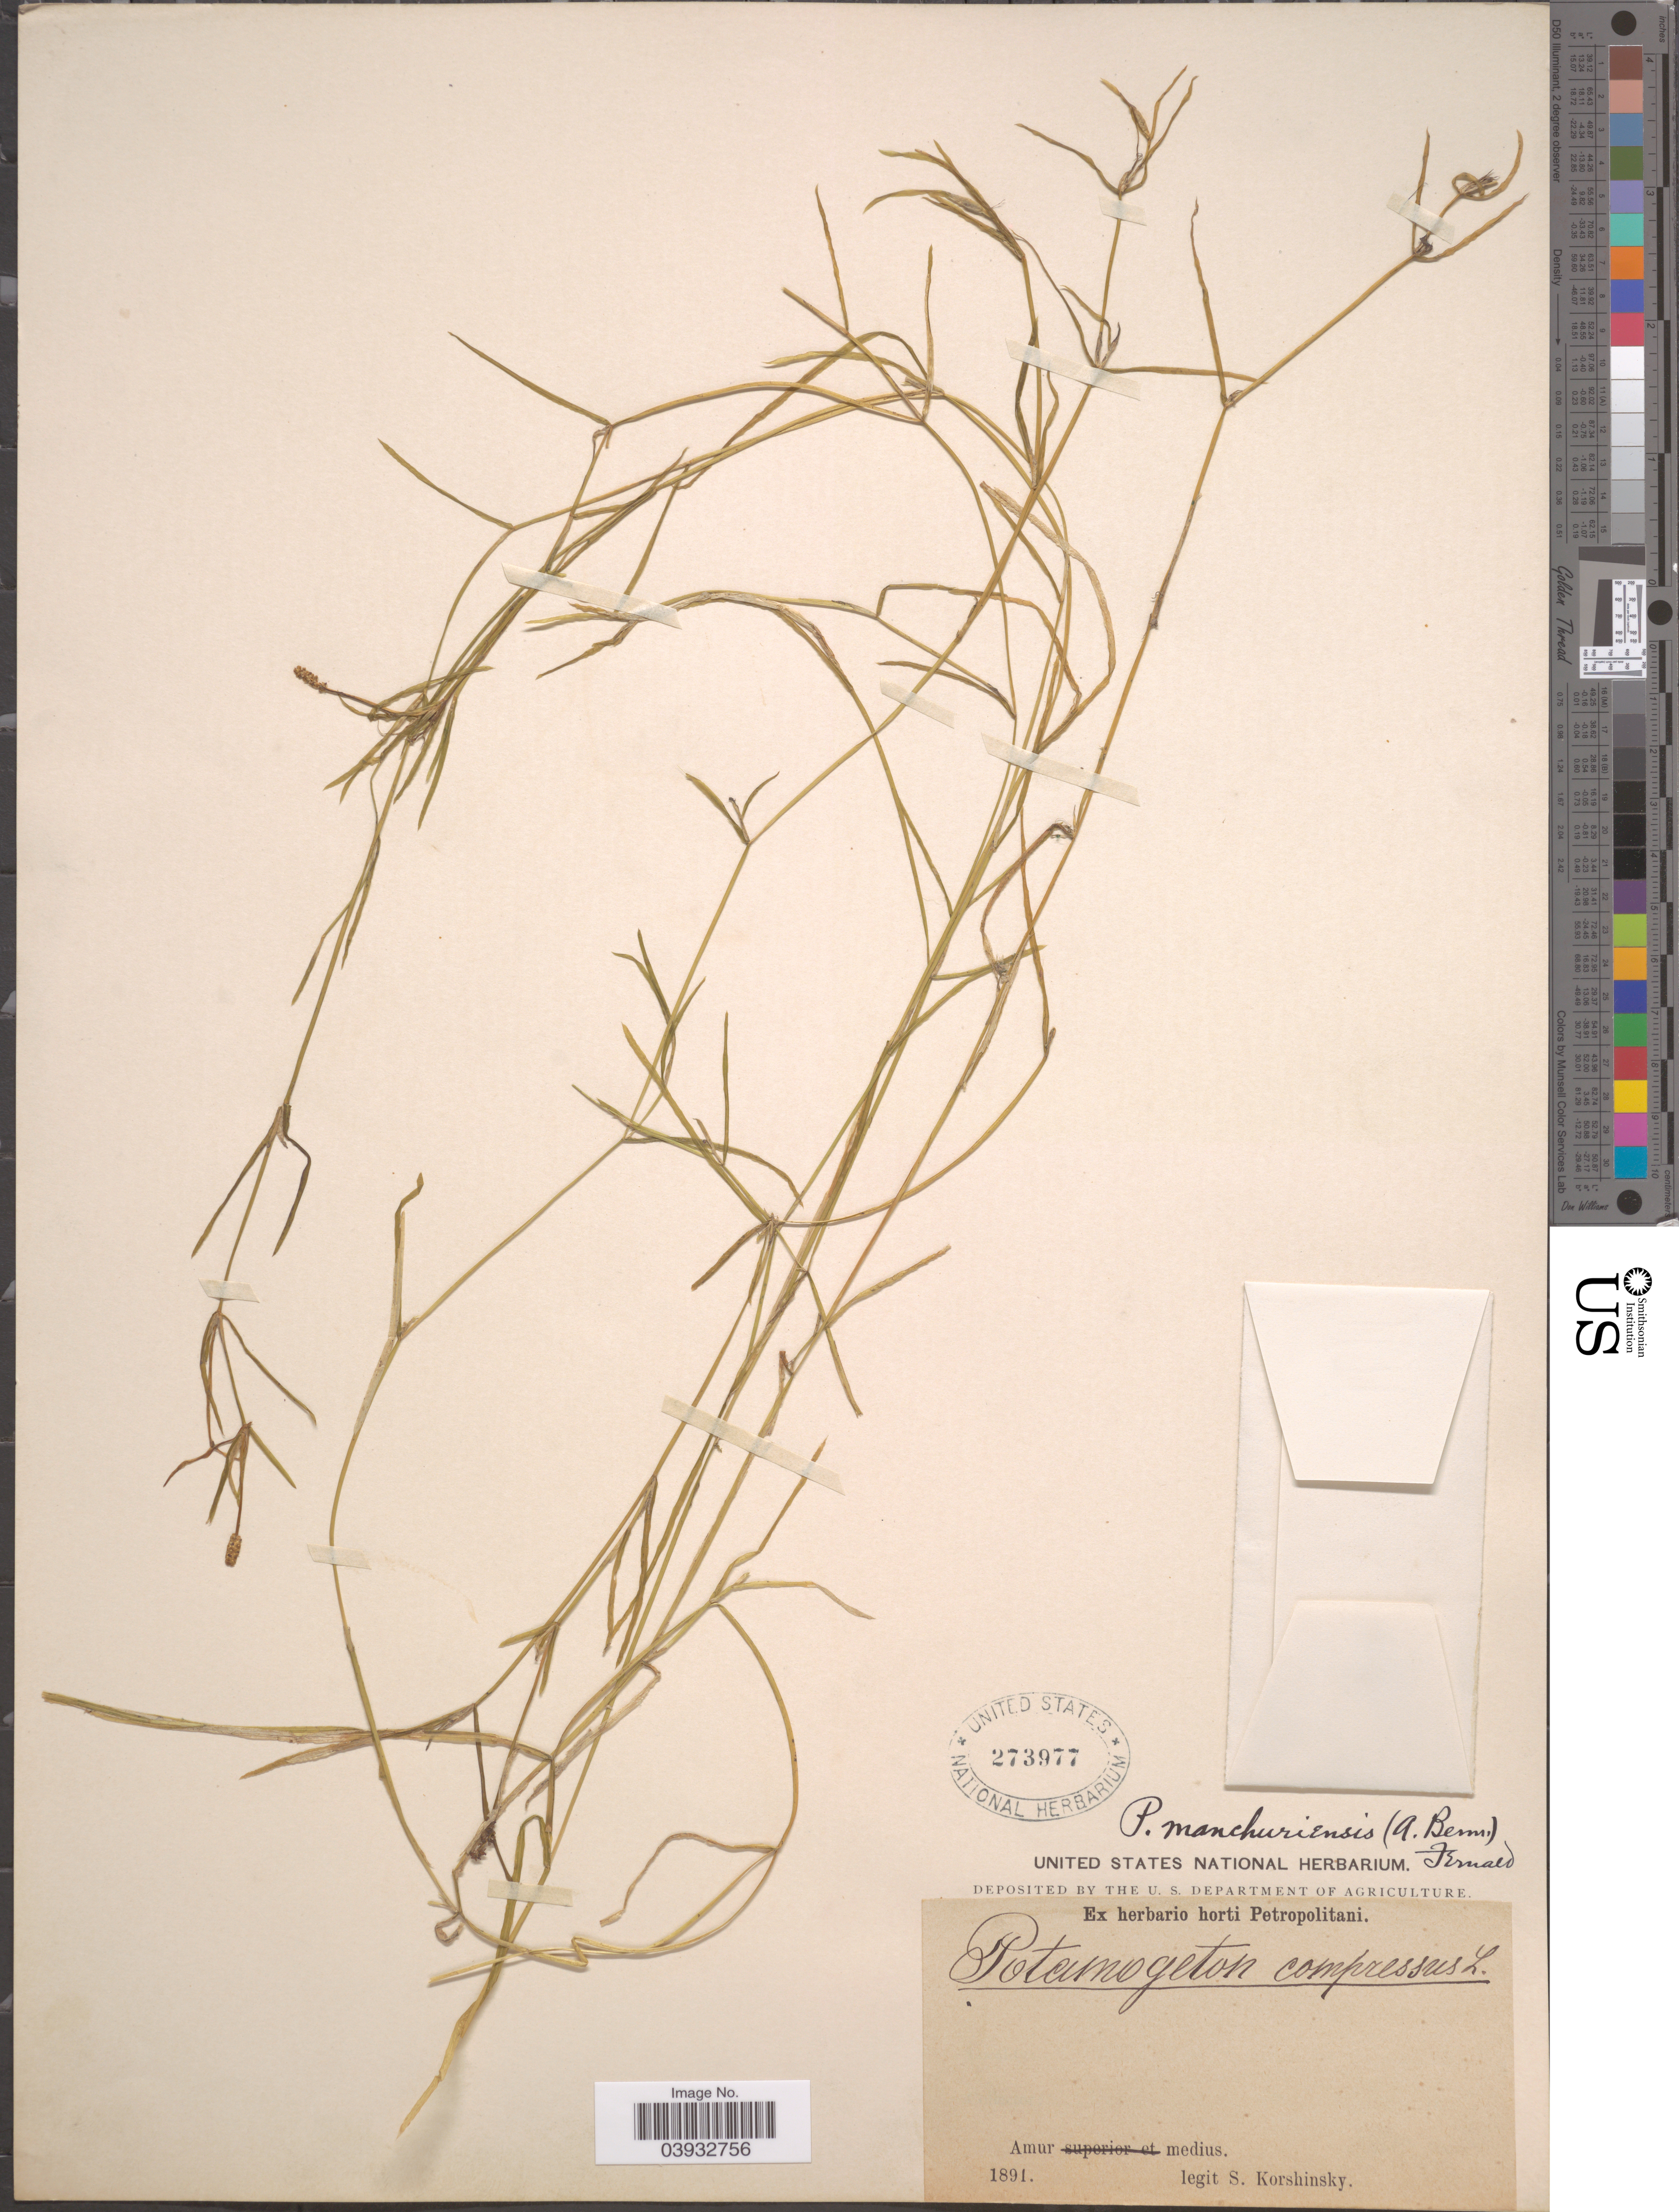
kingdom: Plantae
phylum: Tracheophyta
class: Liliopsida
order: Alismatales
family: Potamogetonaceae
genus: Potamogeton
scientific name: Potamogeton mandschuriensis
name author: (A. Benn.) A. Benn.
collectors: S. I. Korshinsky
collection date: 1891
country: Russian Federation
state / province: Amur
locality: Amur medius.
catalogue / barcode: US 273977